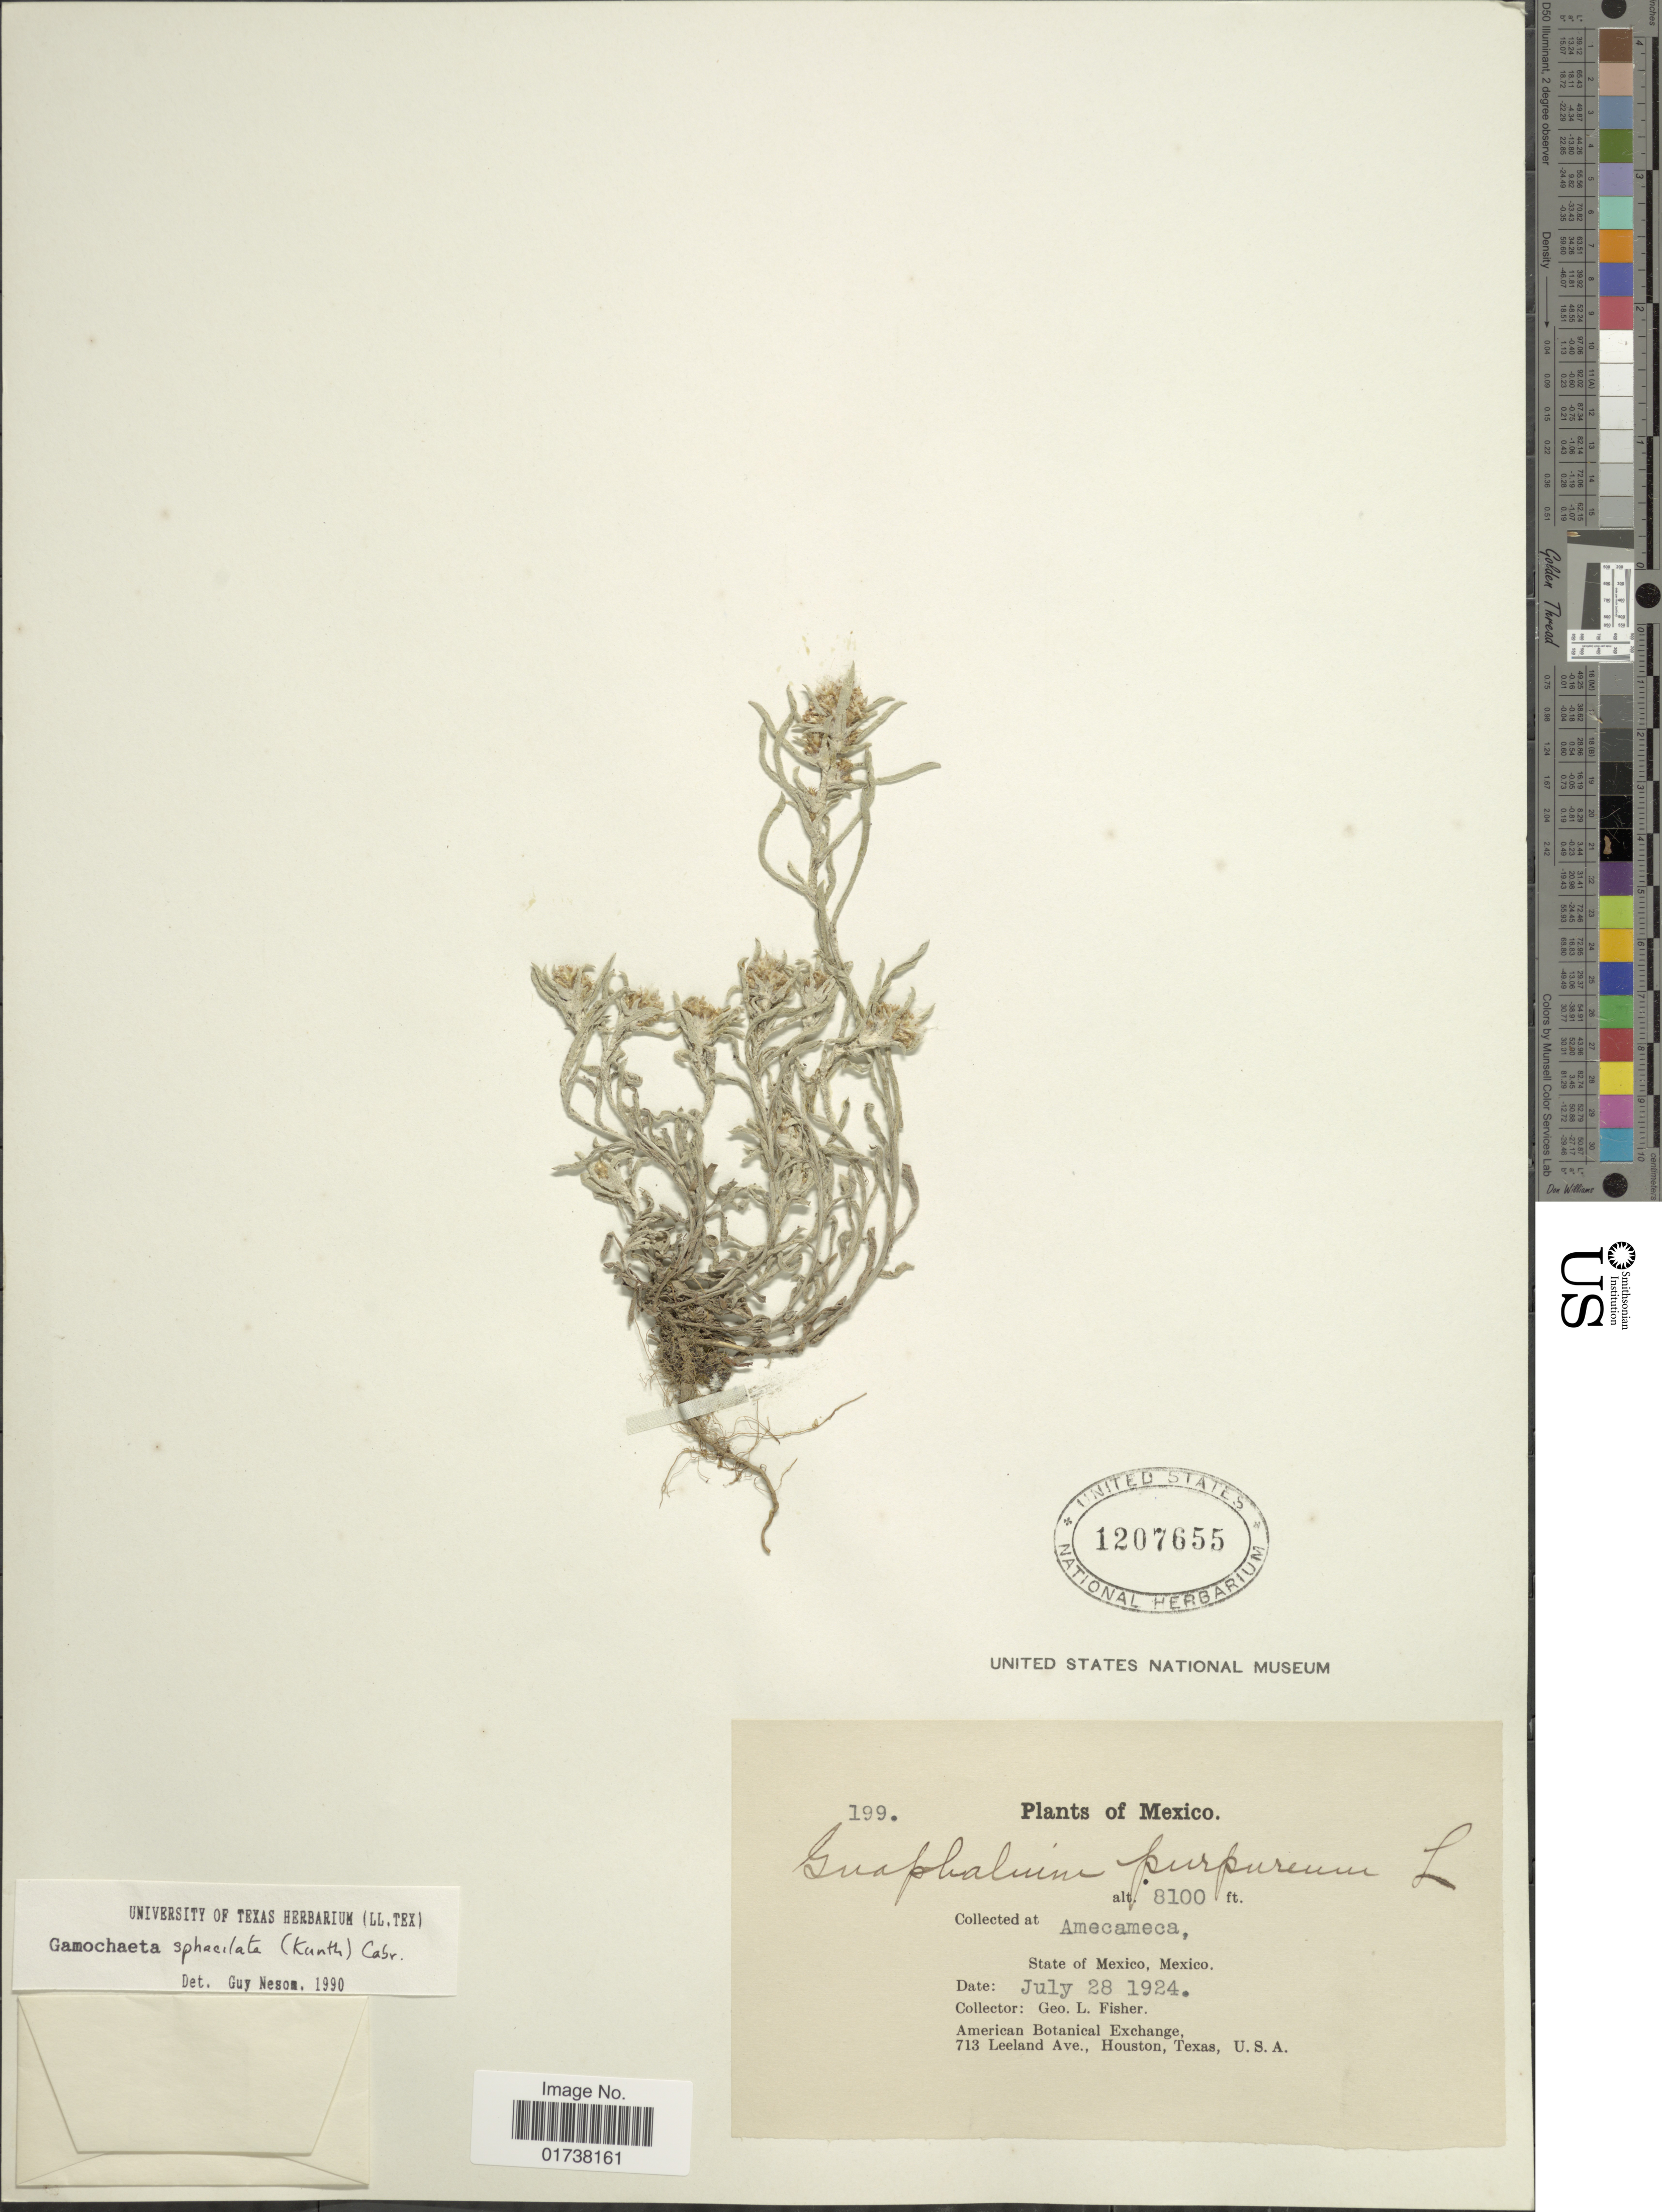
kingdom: Plantae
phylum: Tracheophyta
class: Magnoliopsida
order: Asterales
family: Asteraceae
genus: Gamochaeta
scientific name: Gamochaeta sphacilata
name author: (Kunth) Cabrera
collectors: G. L. Fisher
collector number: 199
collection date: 1924-07-28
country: Mexico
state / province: México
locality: Amecameca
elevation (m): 2469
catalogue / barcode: US 1207655